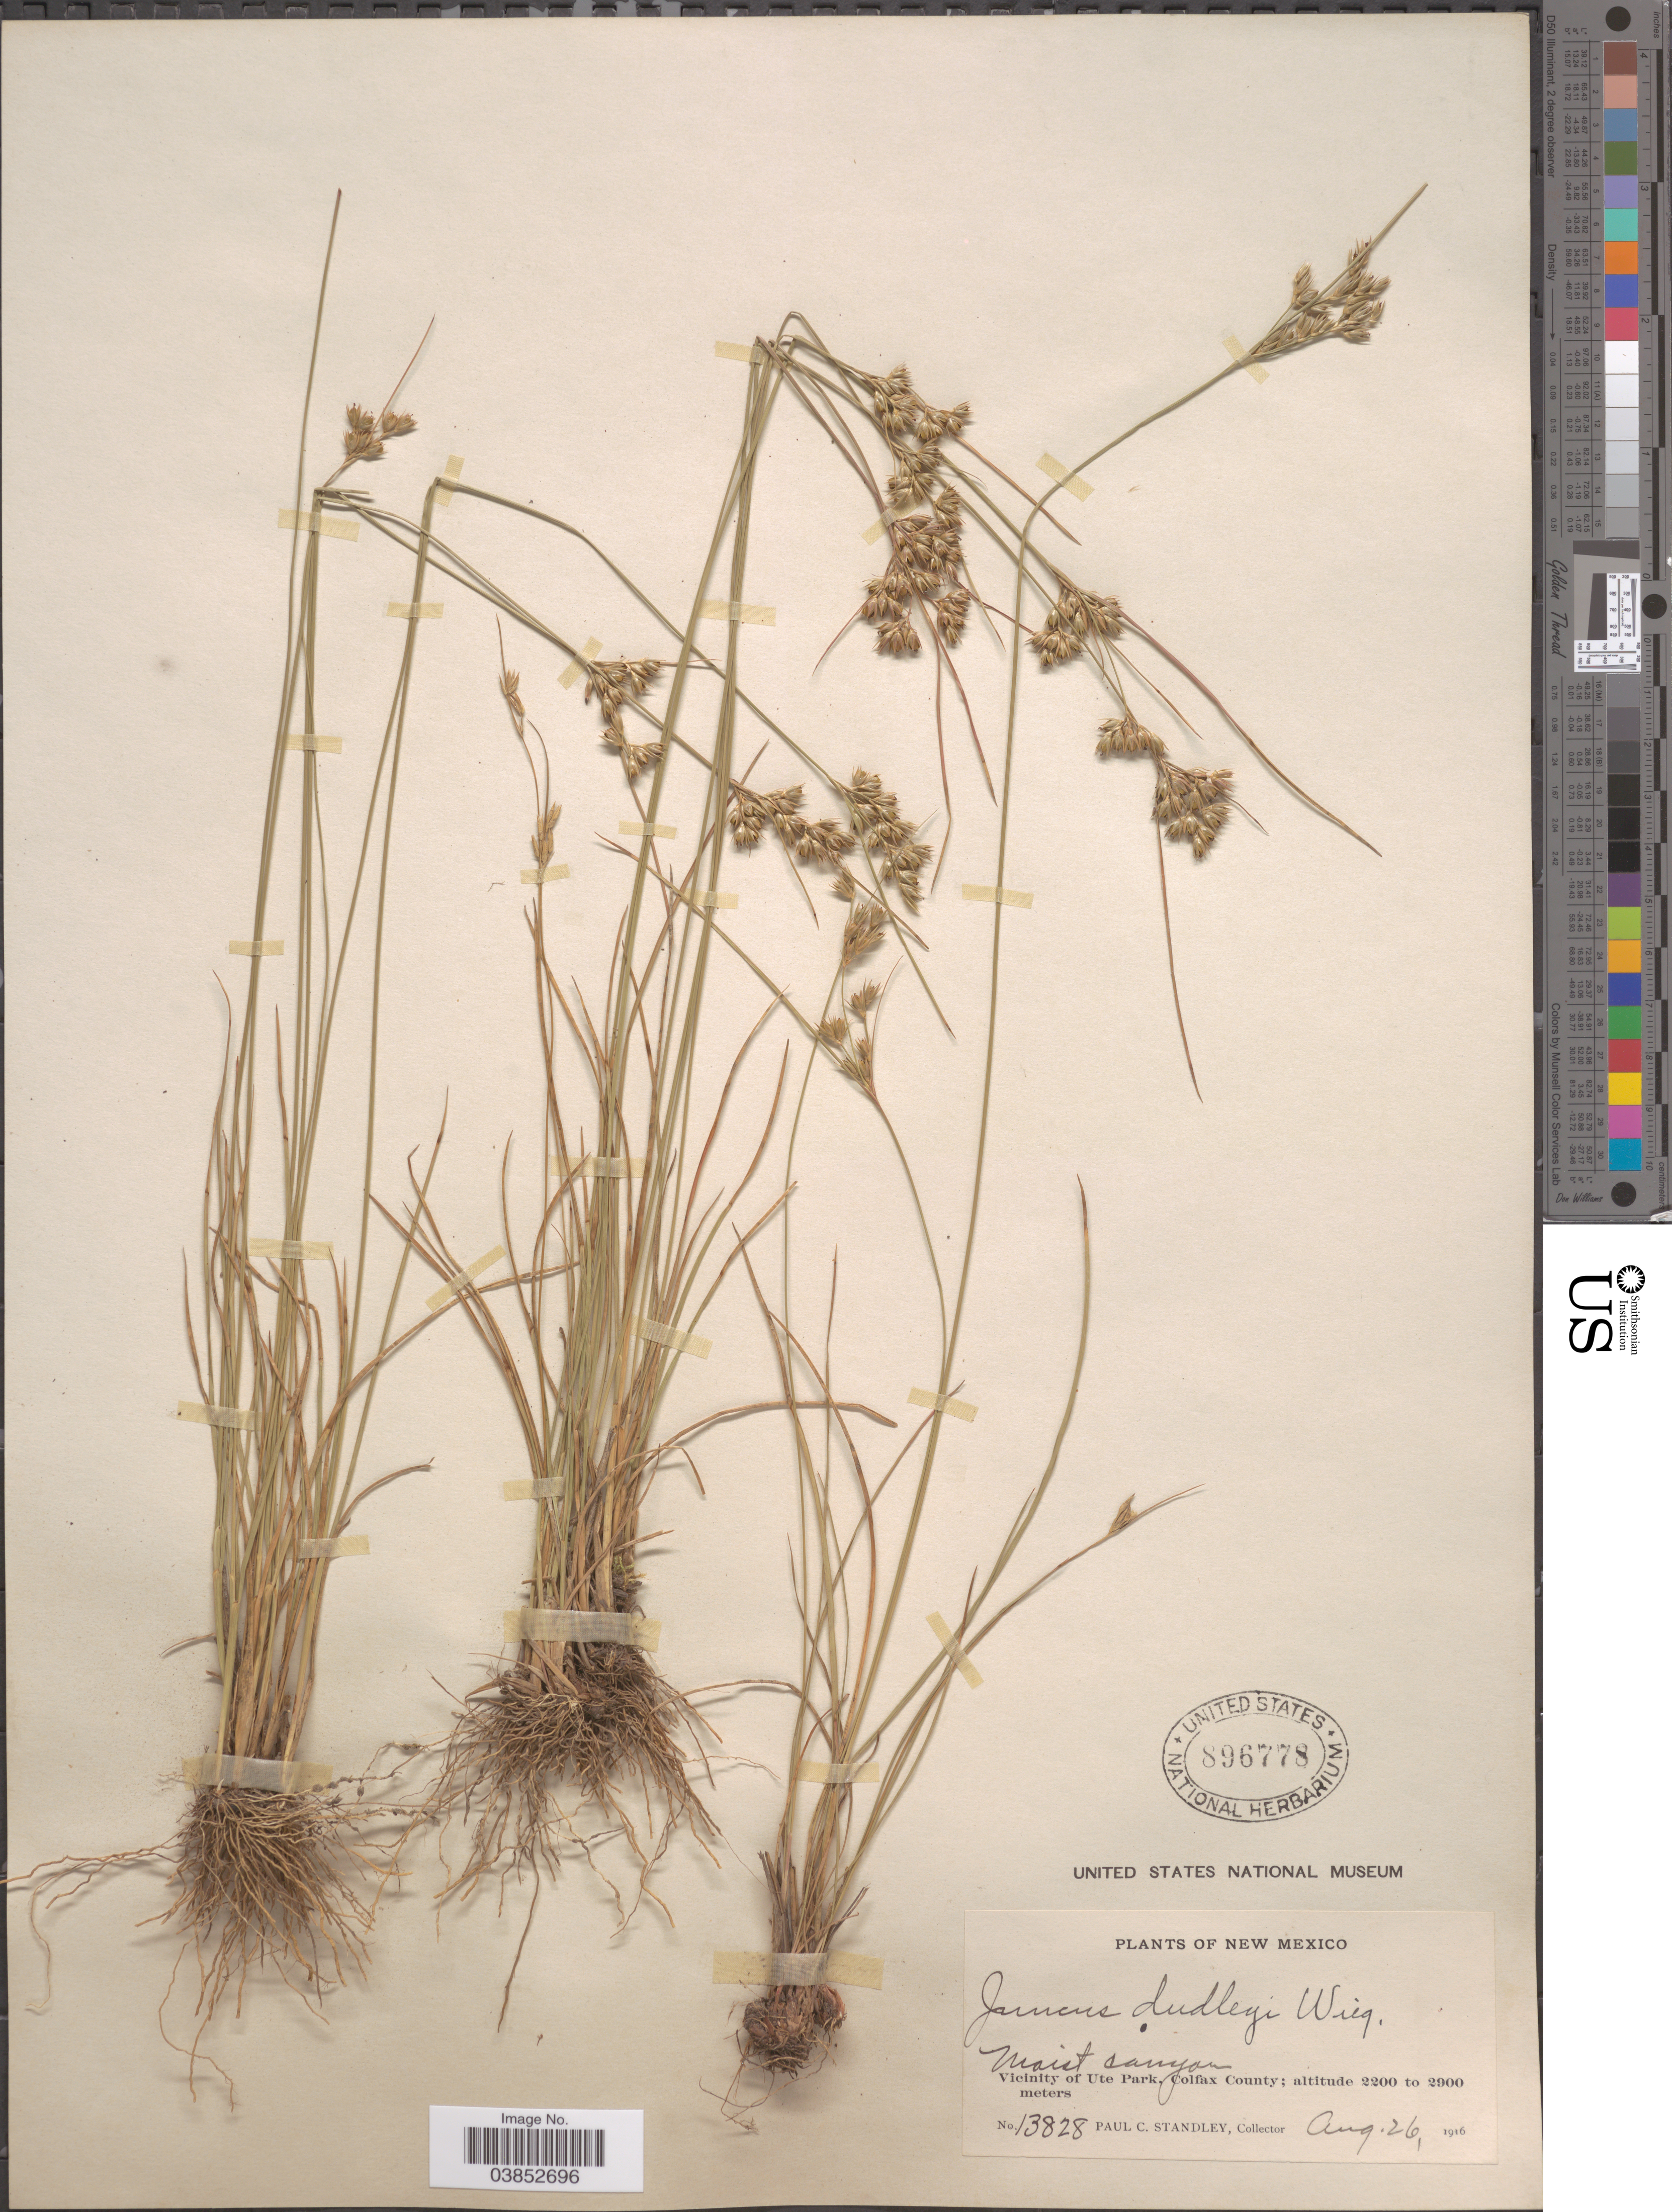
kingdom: Plantae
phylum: Tracheophyta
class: Liliopsida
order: Poales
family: Juncaceae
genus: Juncus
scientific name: Juncus dudleyi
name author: Wiegand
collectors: P. C. Standley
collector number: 13828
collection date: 1916-08-26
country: United States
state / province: New Mexico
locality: Vicinity of Ute Park, Colfax County.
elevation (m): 2200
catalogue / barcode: US 896778